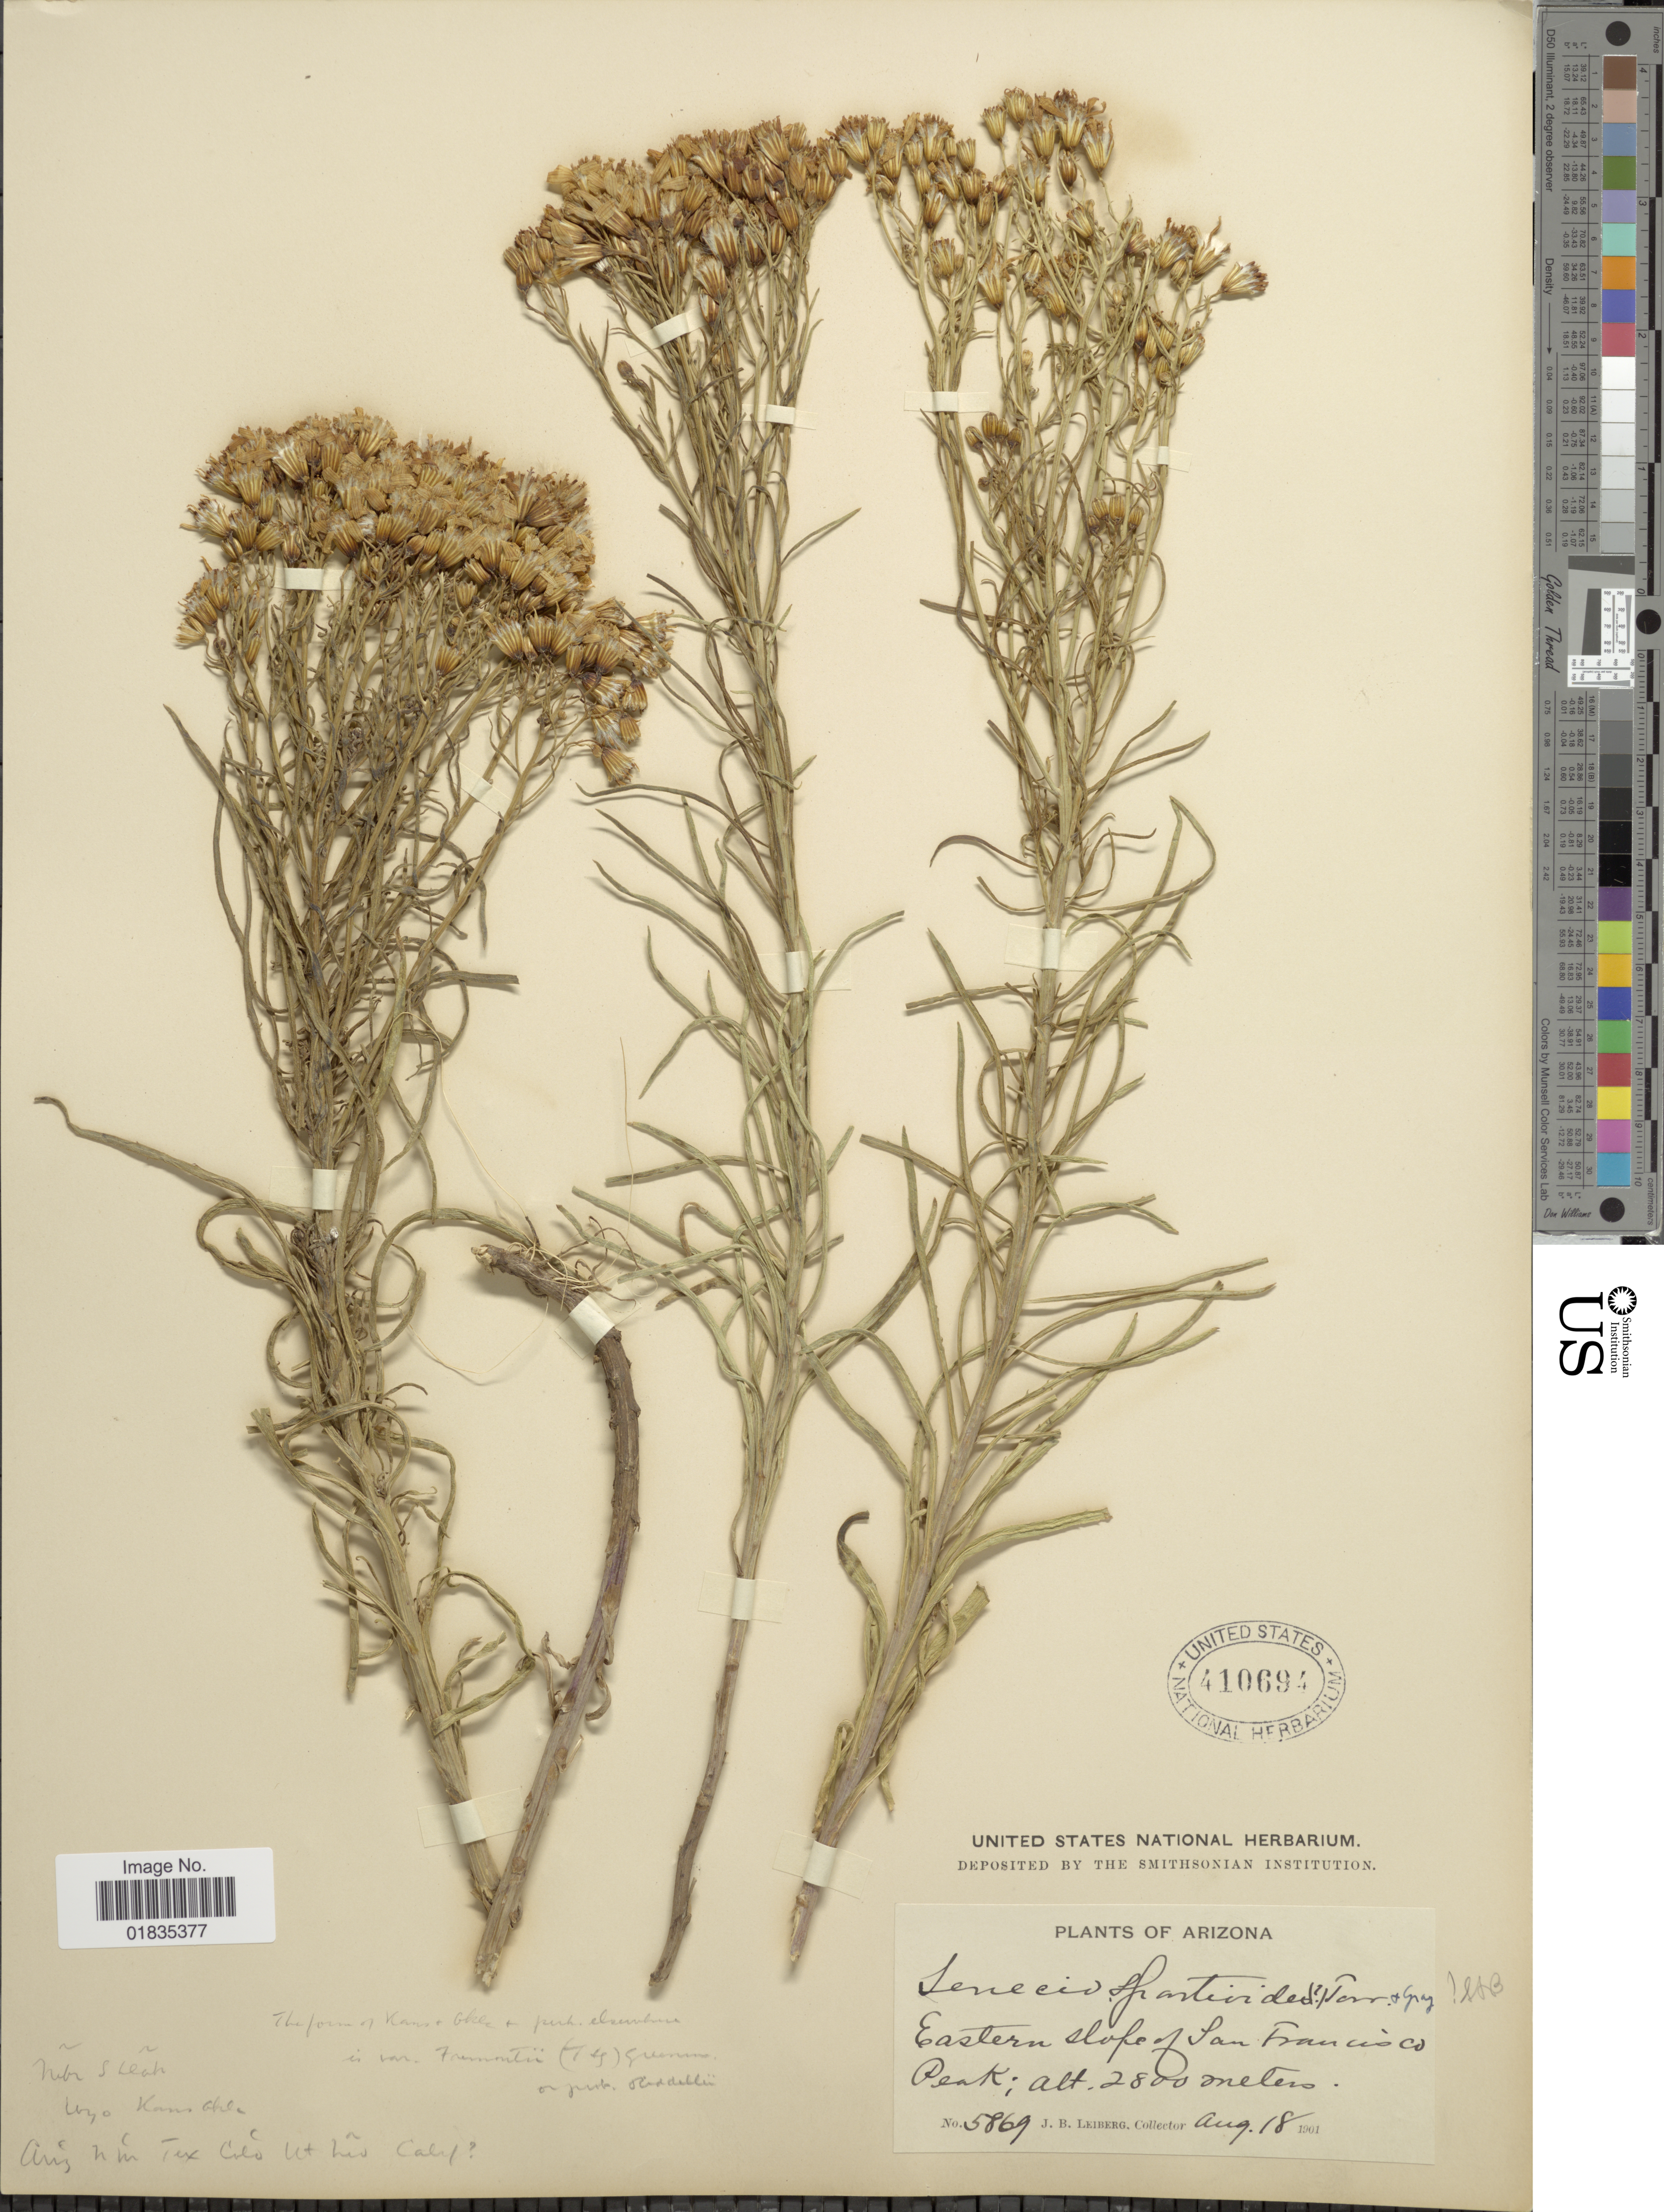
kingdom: Plantae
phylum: Tracheophyta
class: Magnoliopsida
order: Asterales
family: Asteraceae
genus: Senecio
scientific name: Senecio spartioides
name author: Torr. & A. Gray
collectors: J. B. Leiberg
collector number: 5869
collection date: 1901-08-18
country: United States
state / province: Arizona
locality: Eastern slope of San Francisco Peak.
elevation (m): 2800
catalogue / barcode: US 410694